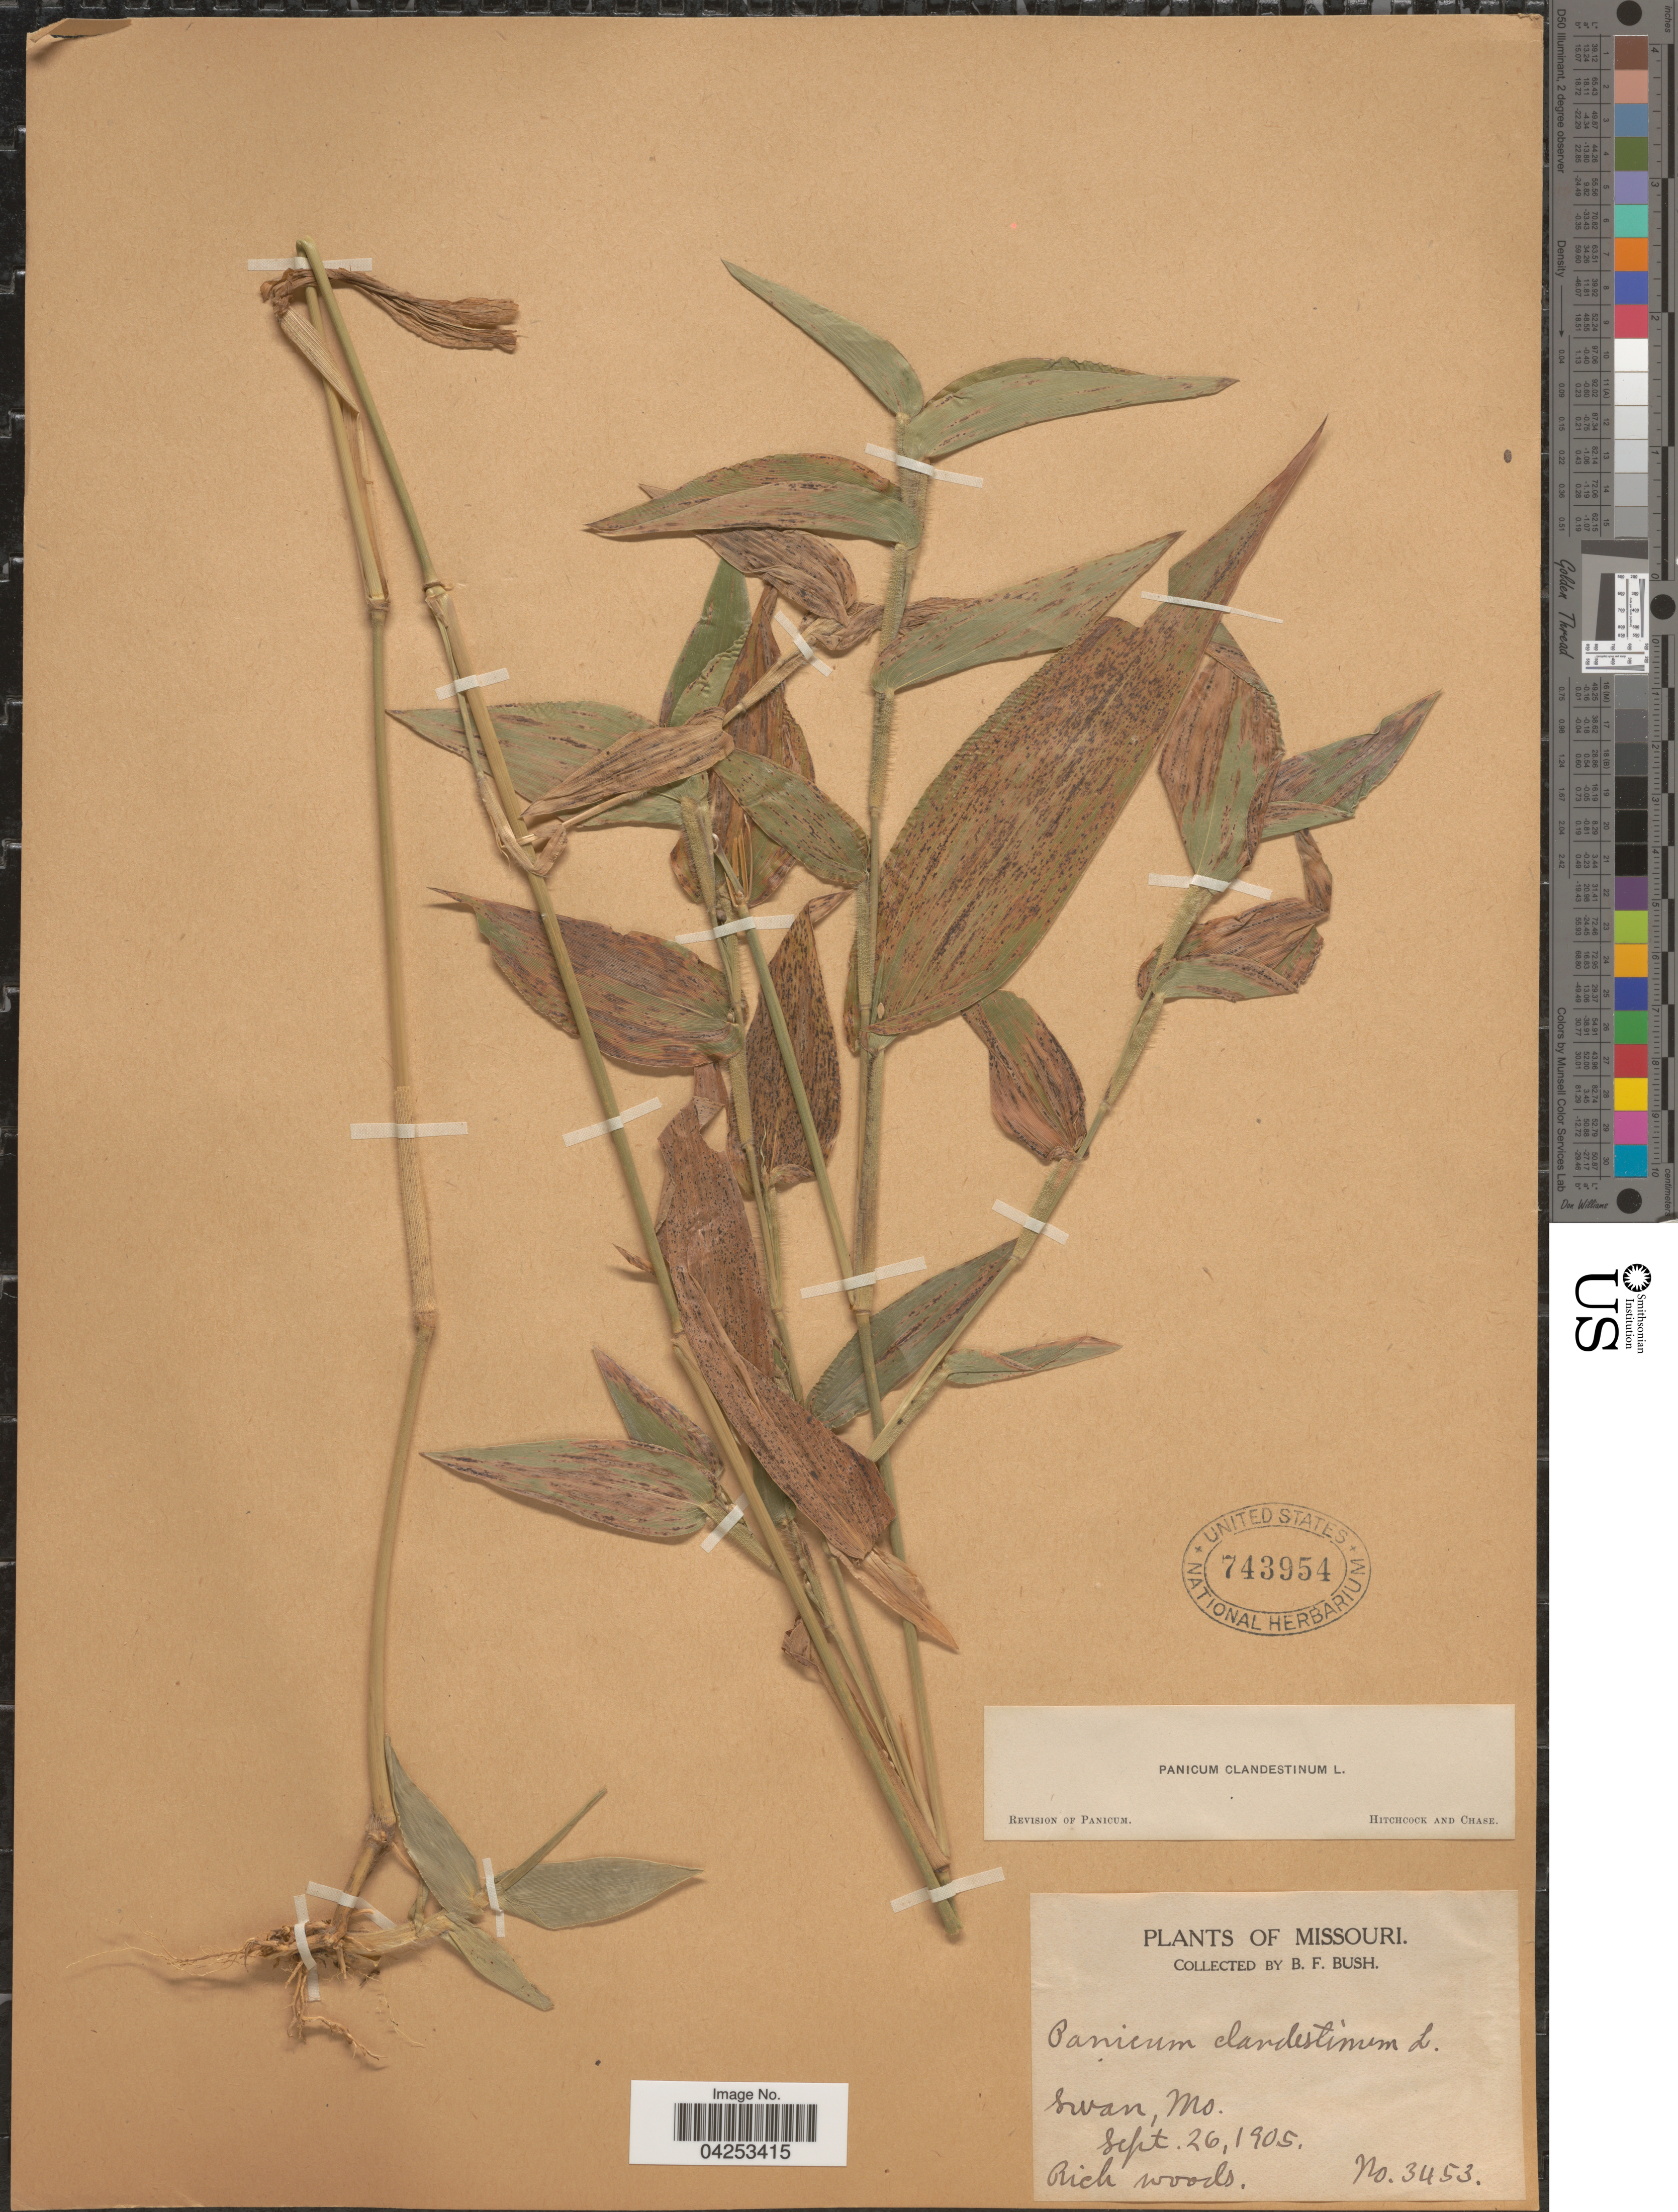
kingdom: Plantae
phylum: Tracheophyta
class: Liliopsida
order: Poales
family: Poaceae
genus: Dichanthelium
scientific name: Dichanthelium clandestinum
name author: (L.) Gould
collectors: B. F. Bush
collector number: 3453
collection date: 1905-09-26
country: United States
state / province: Missouri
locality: Swan.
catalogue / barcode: US 743954